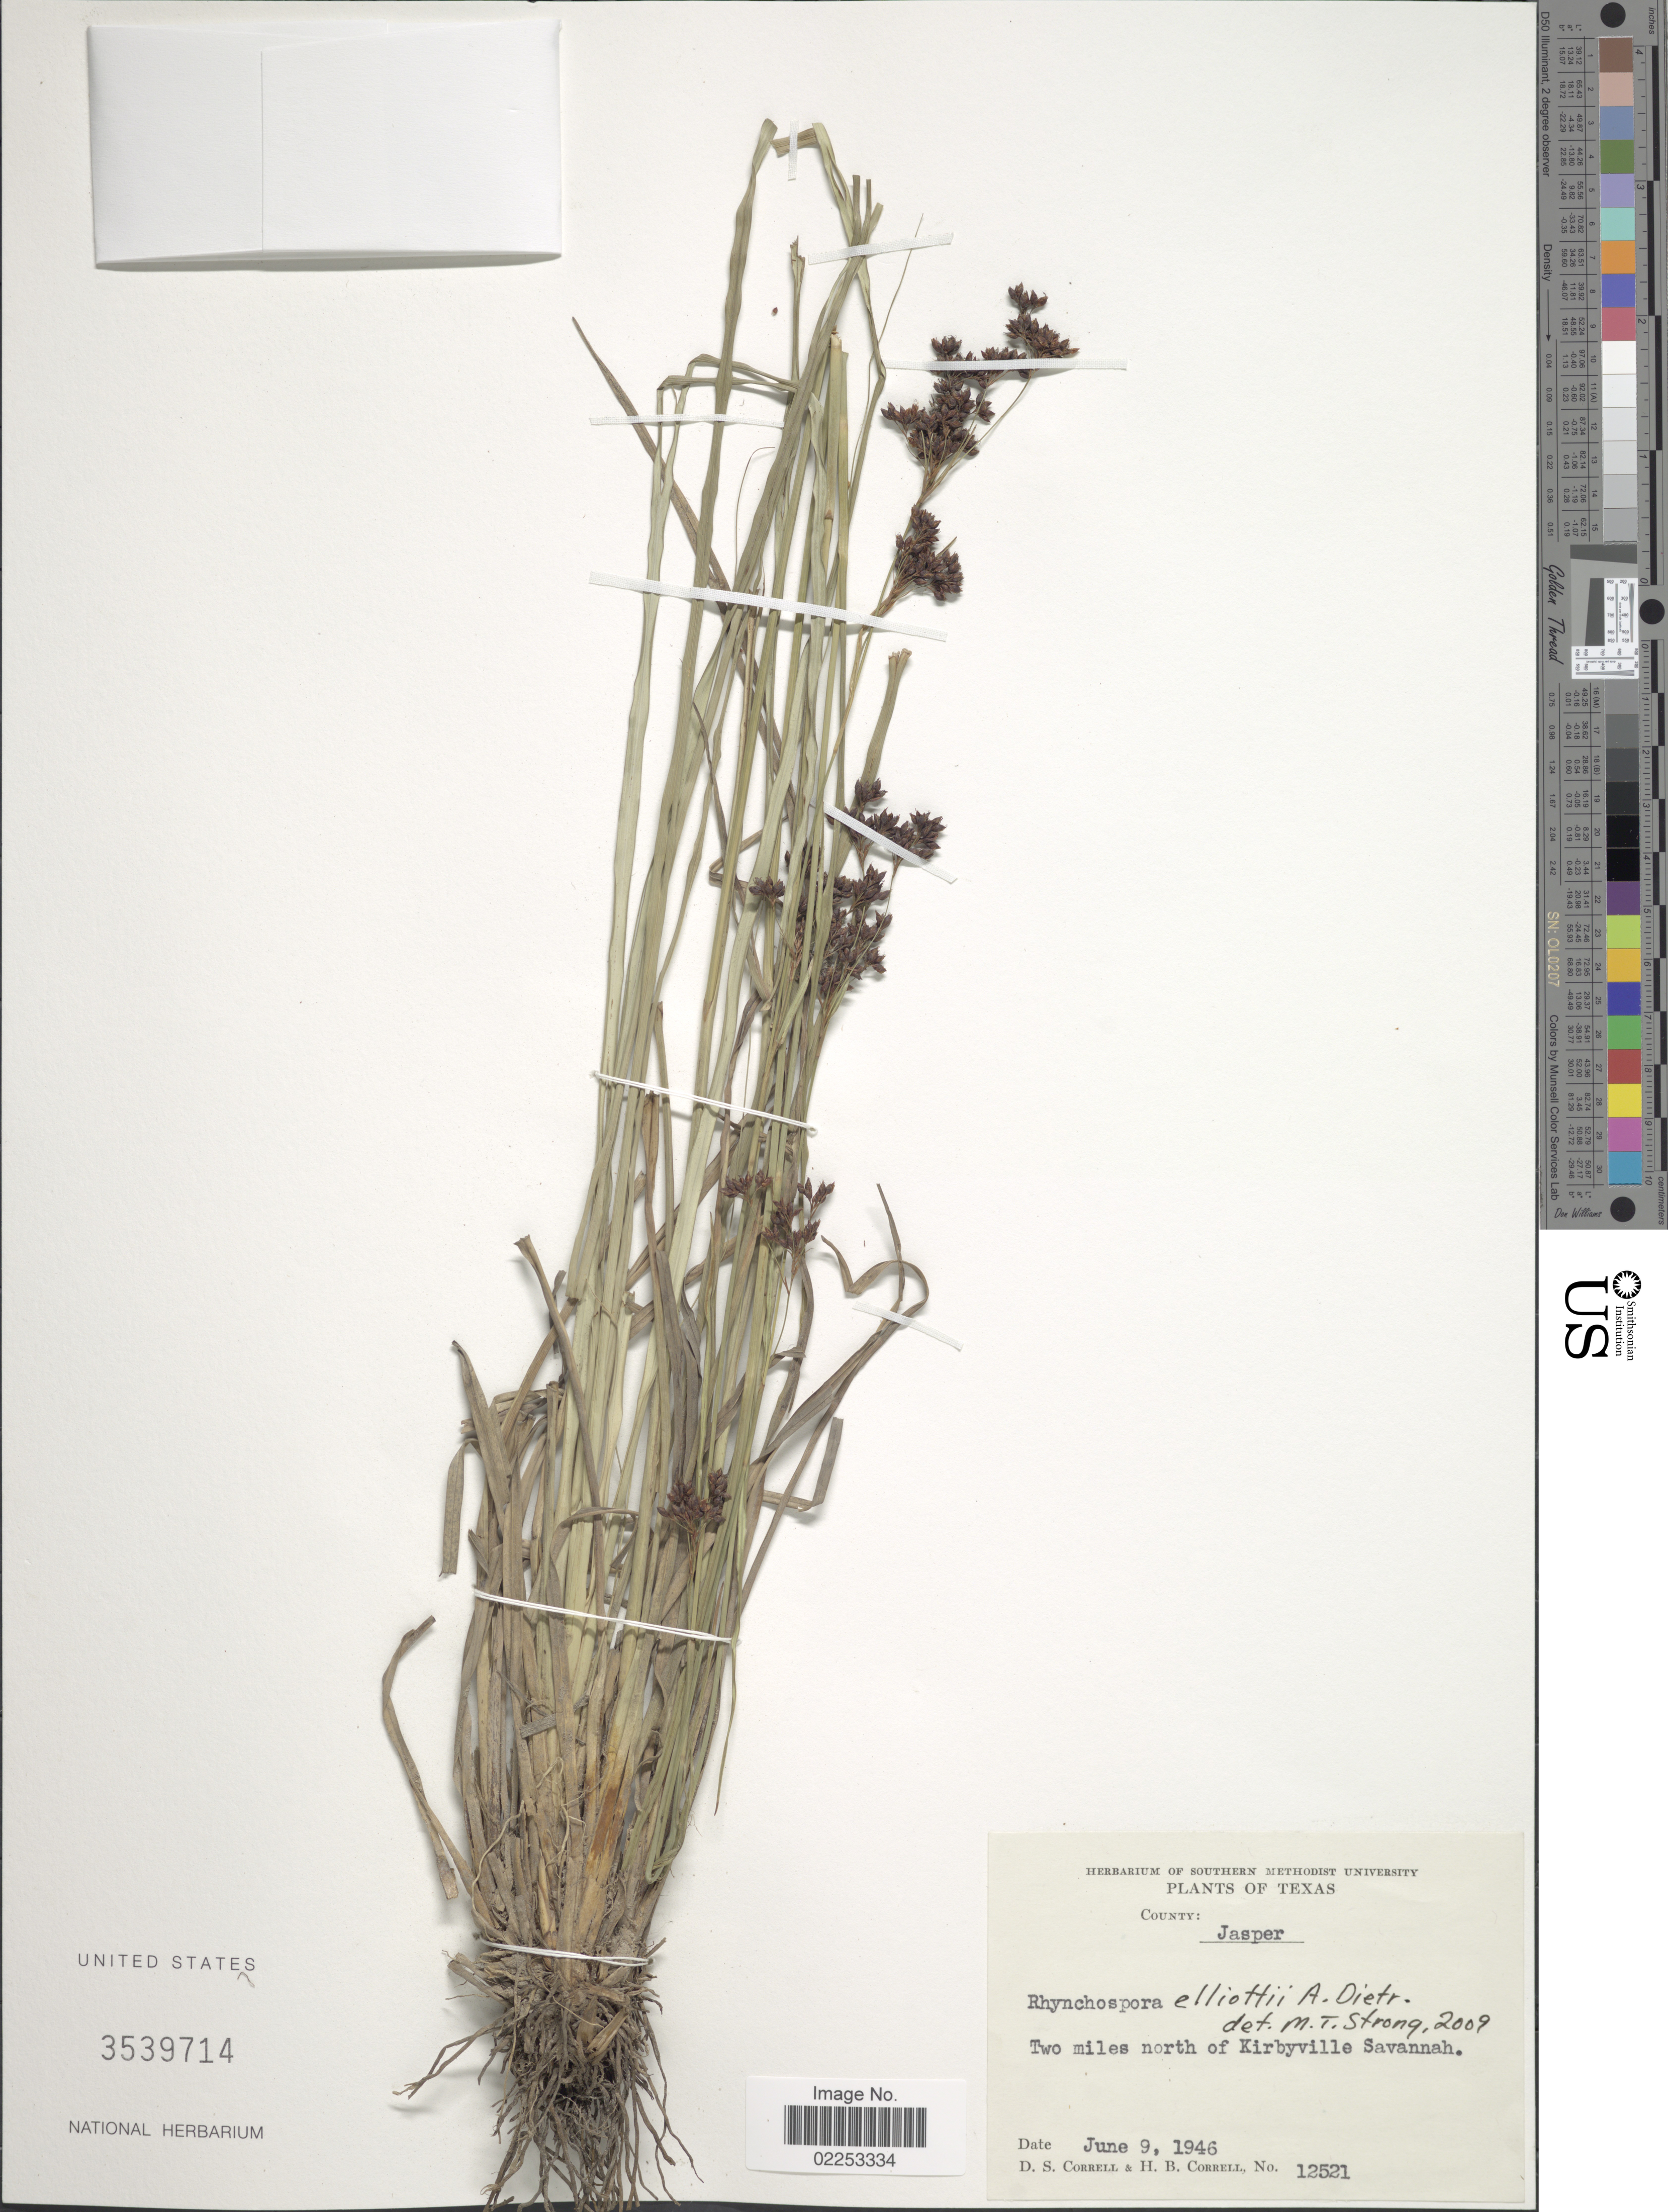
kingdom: Plantae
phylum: Tracheophyta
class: Liliopsida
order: Poales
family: Cyperaceae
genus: Rhynchospora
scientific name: Rhynchospora elliottii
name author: A. Dietr.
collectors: D. S. Correll & H. Correll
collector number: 12521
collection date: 1946-06-09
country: United States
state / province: Texas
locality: County: Jasper, Two miles north of Kirbyville Savannah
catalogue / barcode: US 3539714